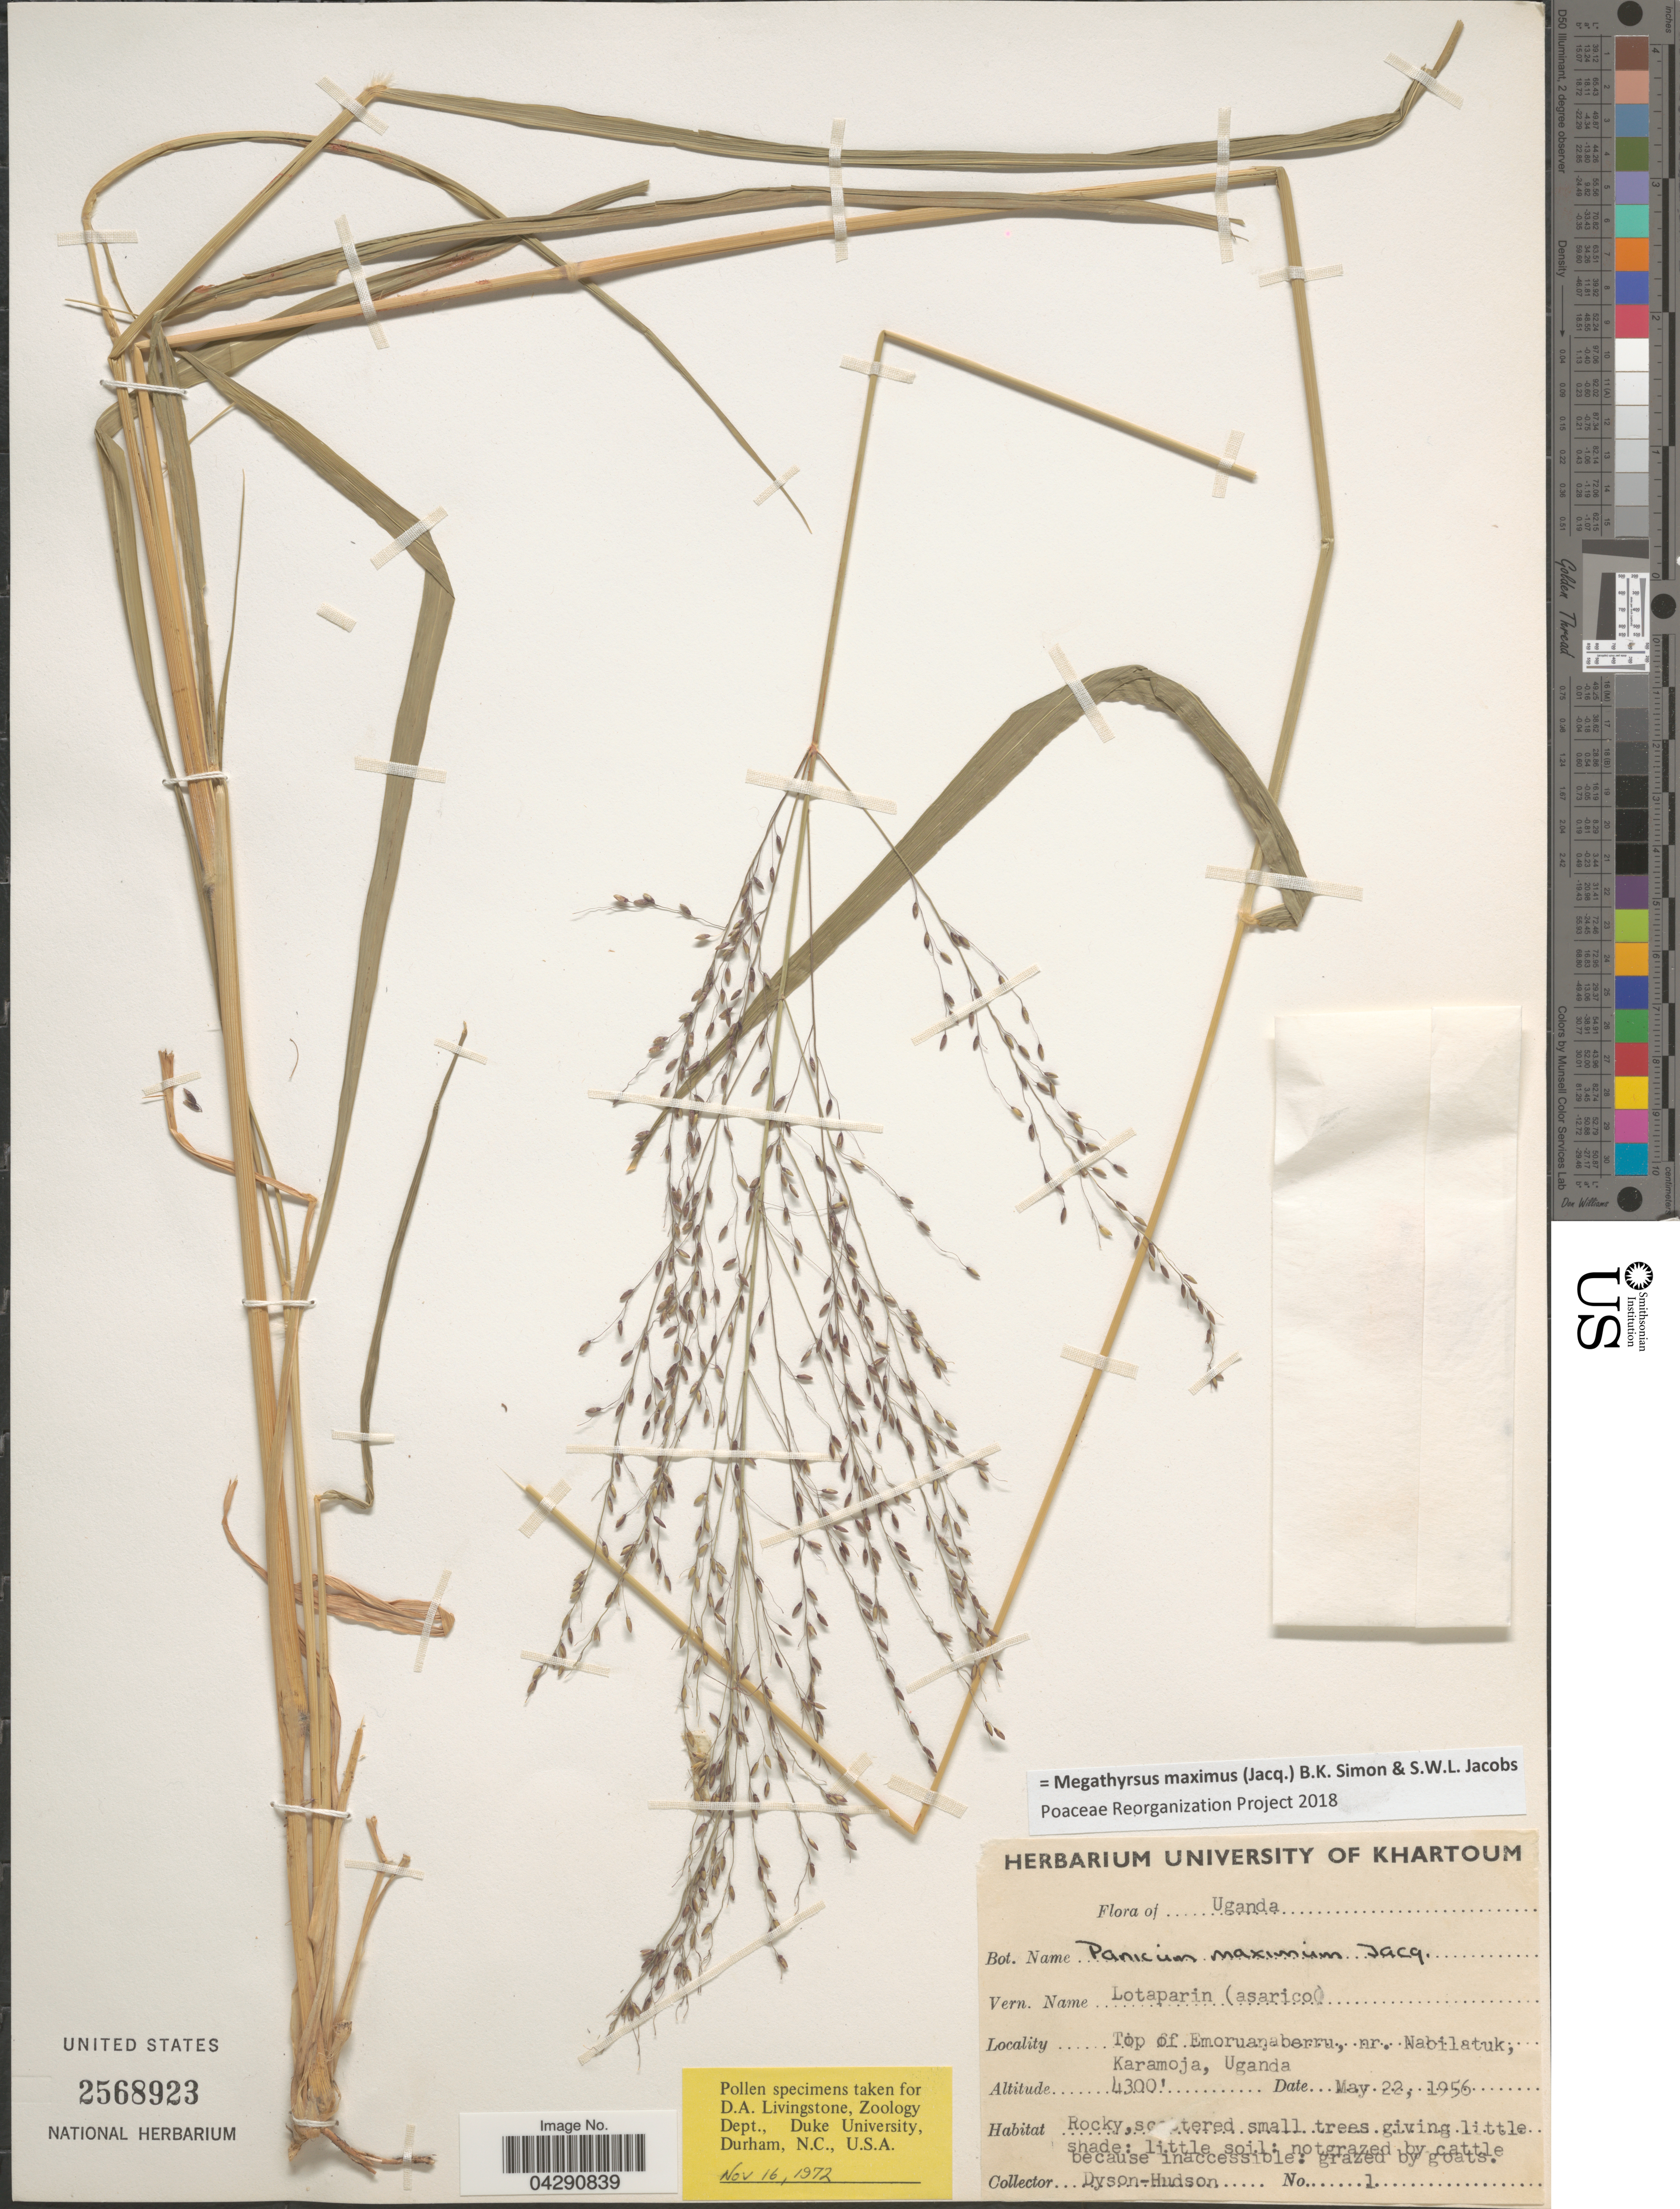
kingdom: Plantae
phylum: Tracheophyta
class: Liliopsida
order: Poales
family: Poaceae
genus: Megathyrsus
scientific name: Megathyrsus maximus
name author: (Jacq.) B.K. Simon & S.W.L. Jacobs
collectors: Dyson-Hudson, --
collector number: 1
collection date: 1956-05-22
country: Uganda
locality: Top of Emoruanaberry, nr. Nabilatuk, Karamoja.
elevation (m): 1311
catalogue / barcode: US 2568923